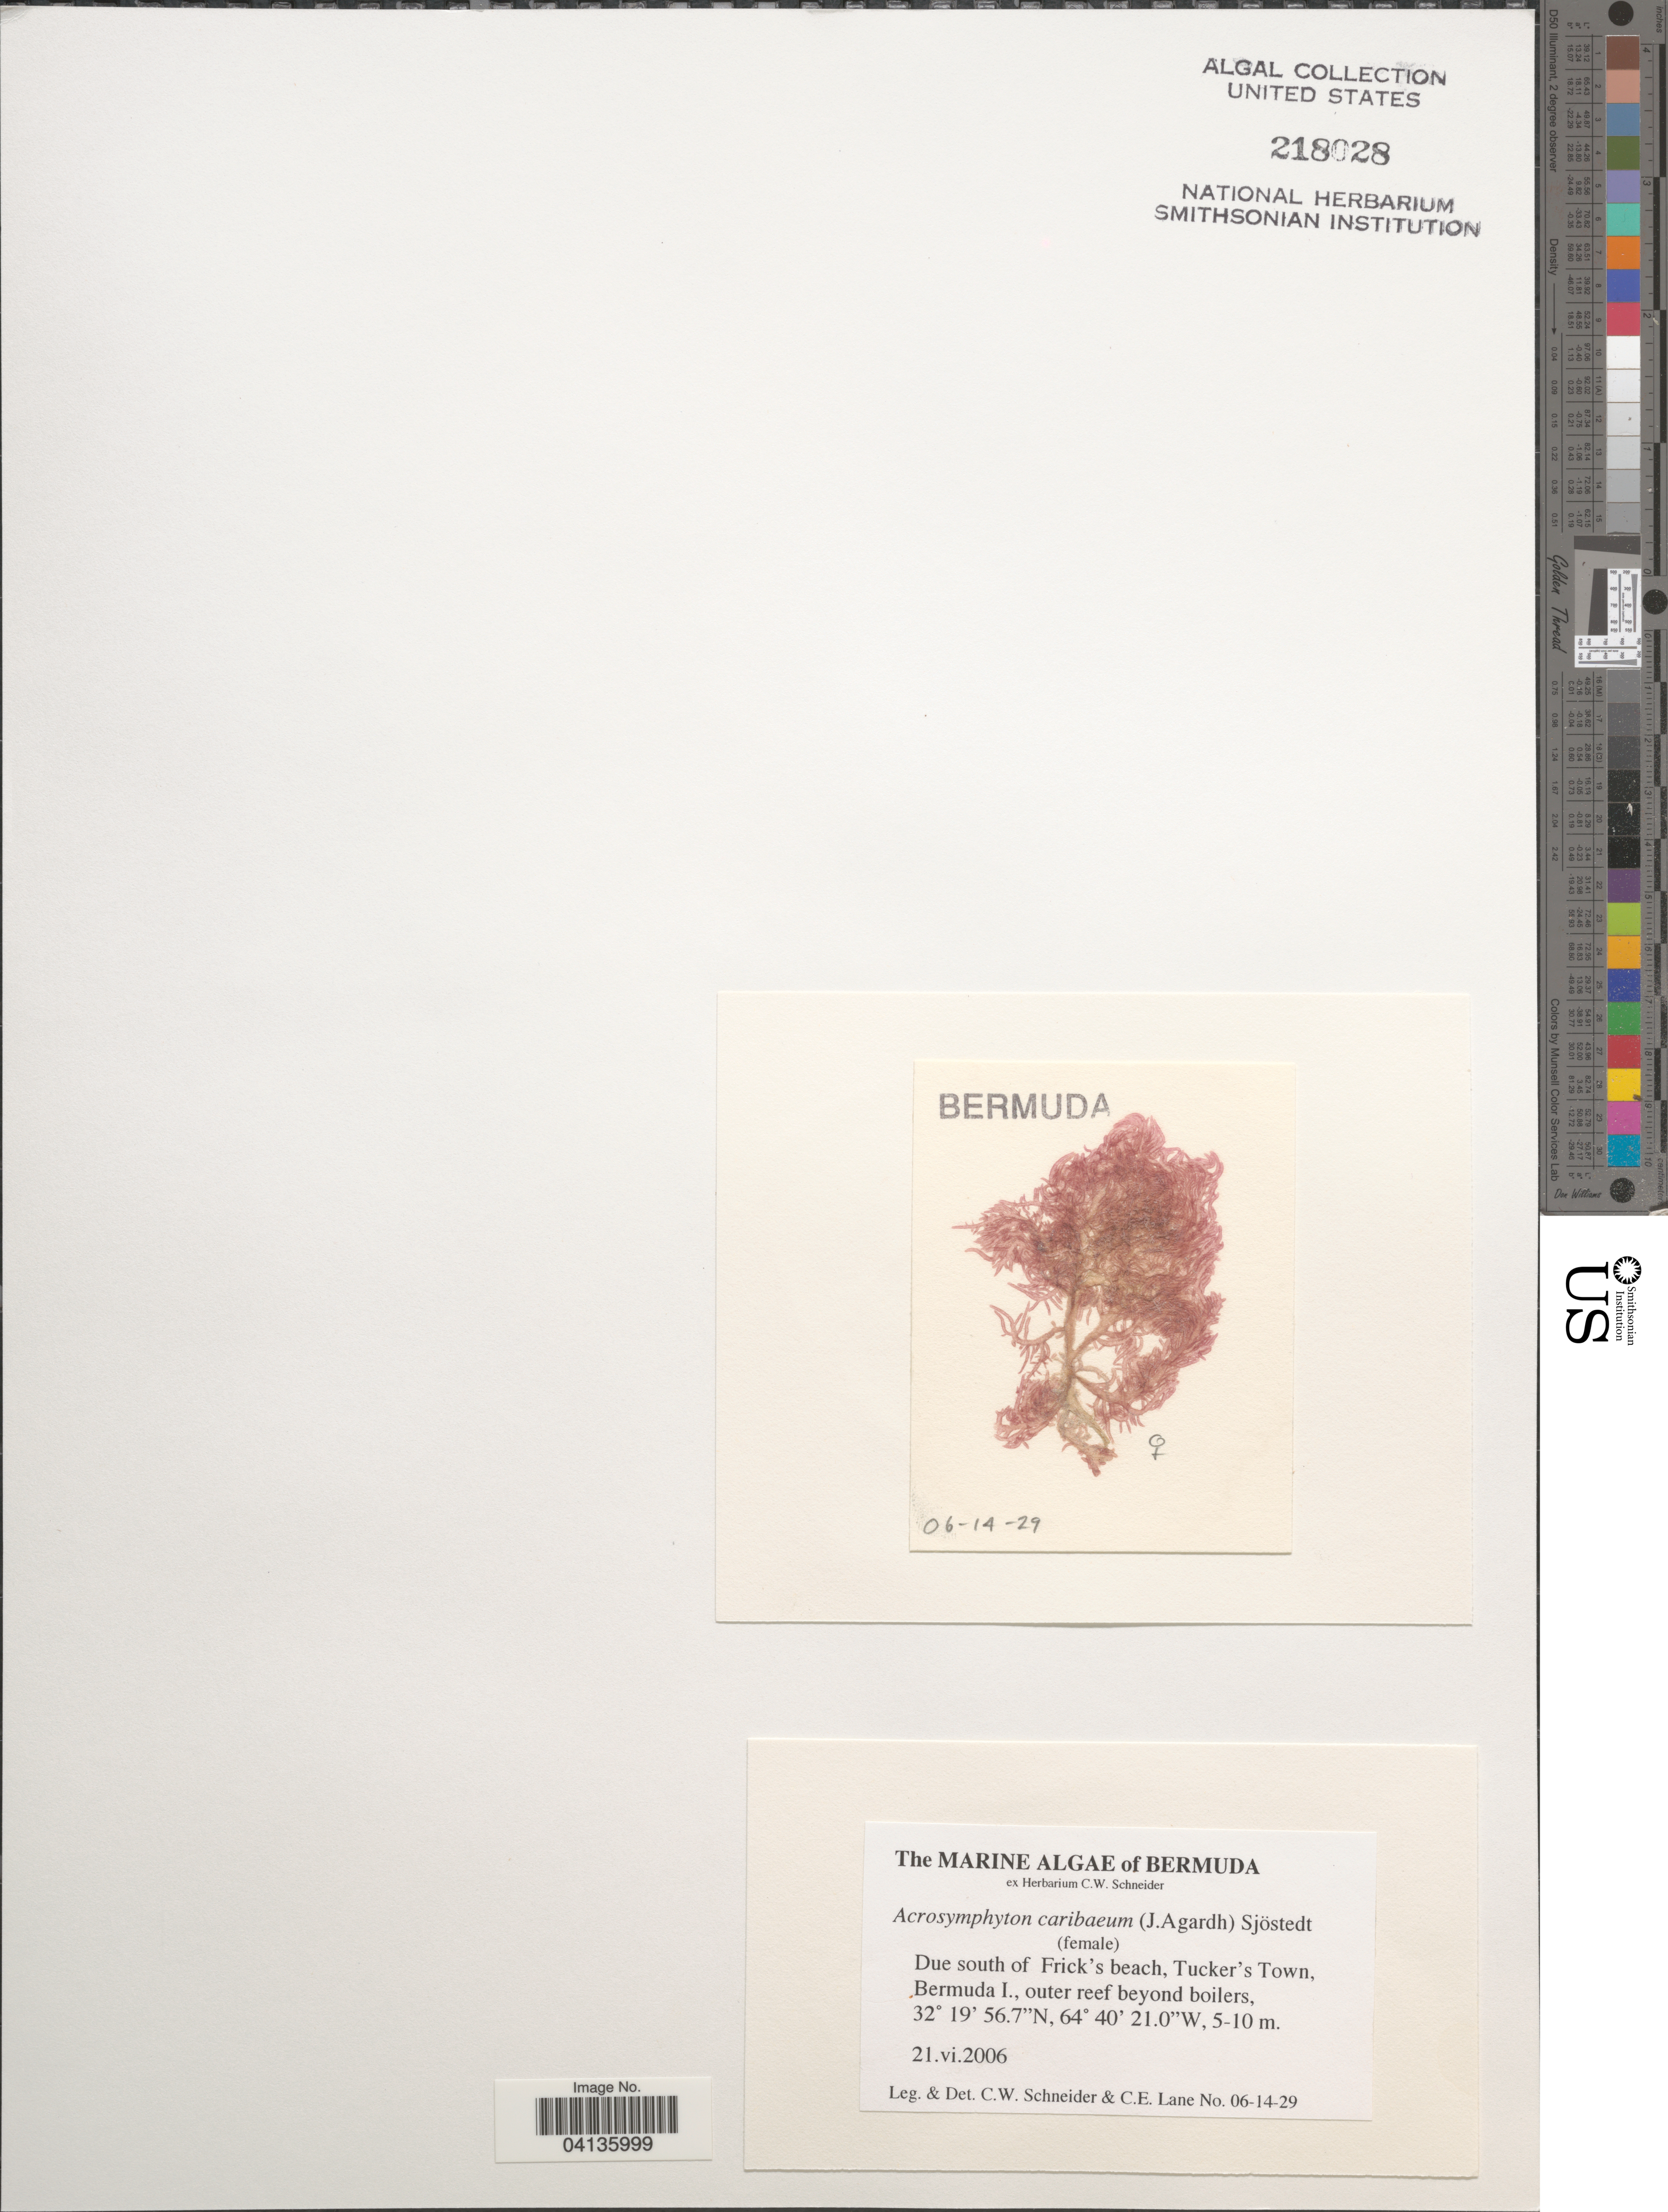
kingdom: Plantae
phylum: Rhodophyta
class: Florideophyceae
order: Acrosymphytales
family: Acrosymphytaceae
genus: Acrosymphyton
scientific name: Acrosymphyton caribaeum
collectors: C. W.Schneider & C. E. Lane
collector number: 06-14-29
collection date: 2006-06-21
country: Bermuda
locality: Due south of Frick's beach, Tucker's Town, Bermuda I.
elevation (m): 5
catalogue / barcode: US 218028